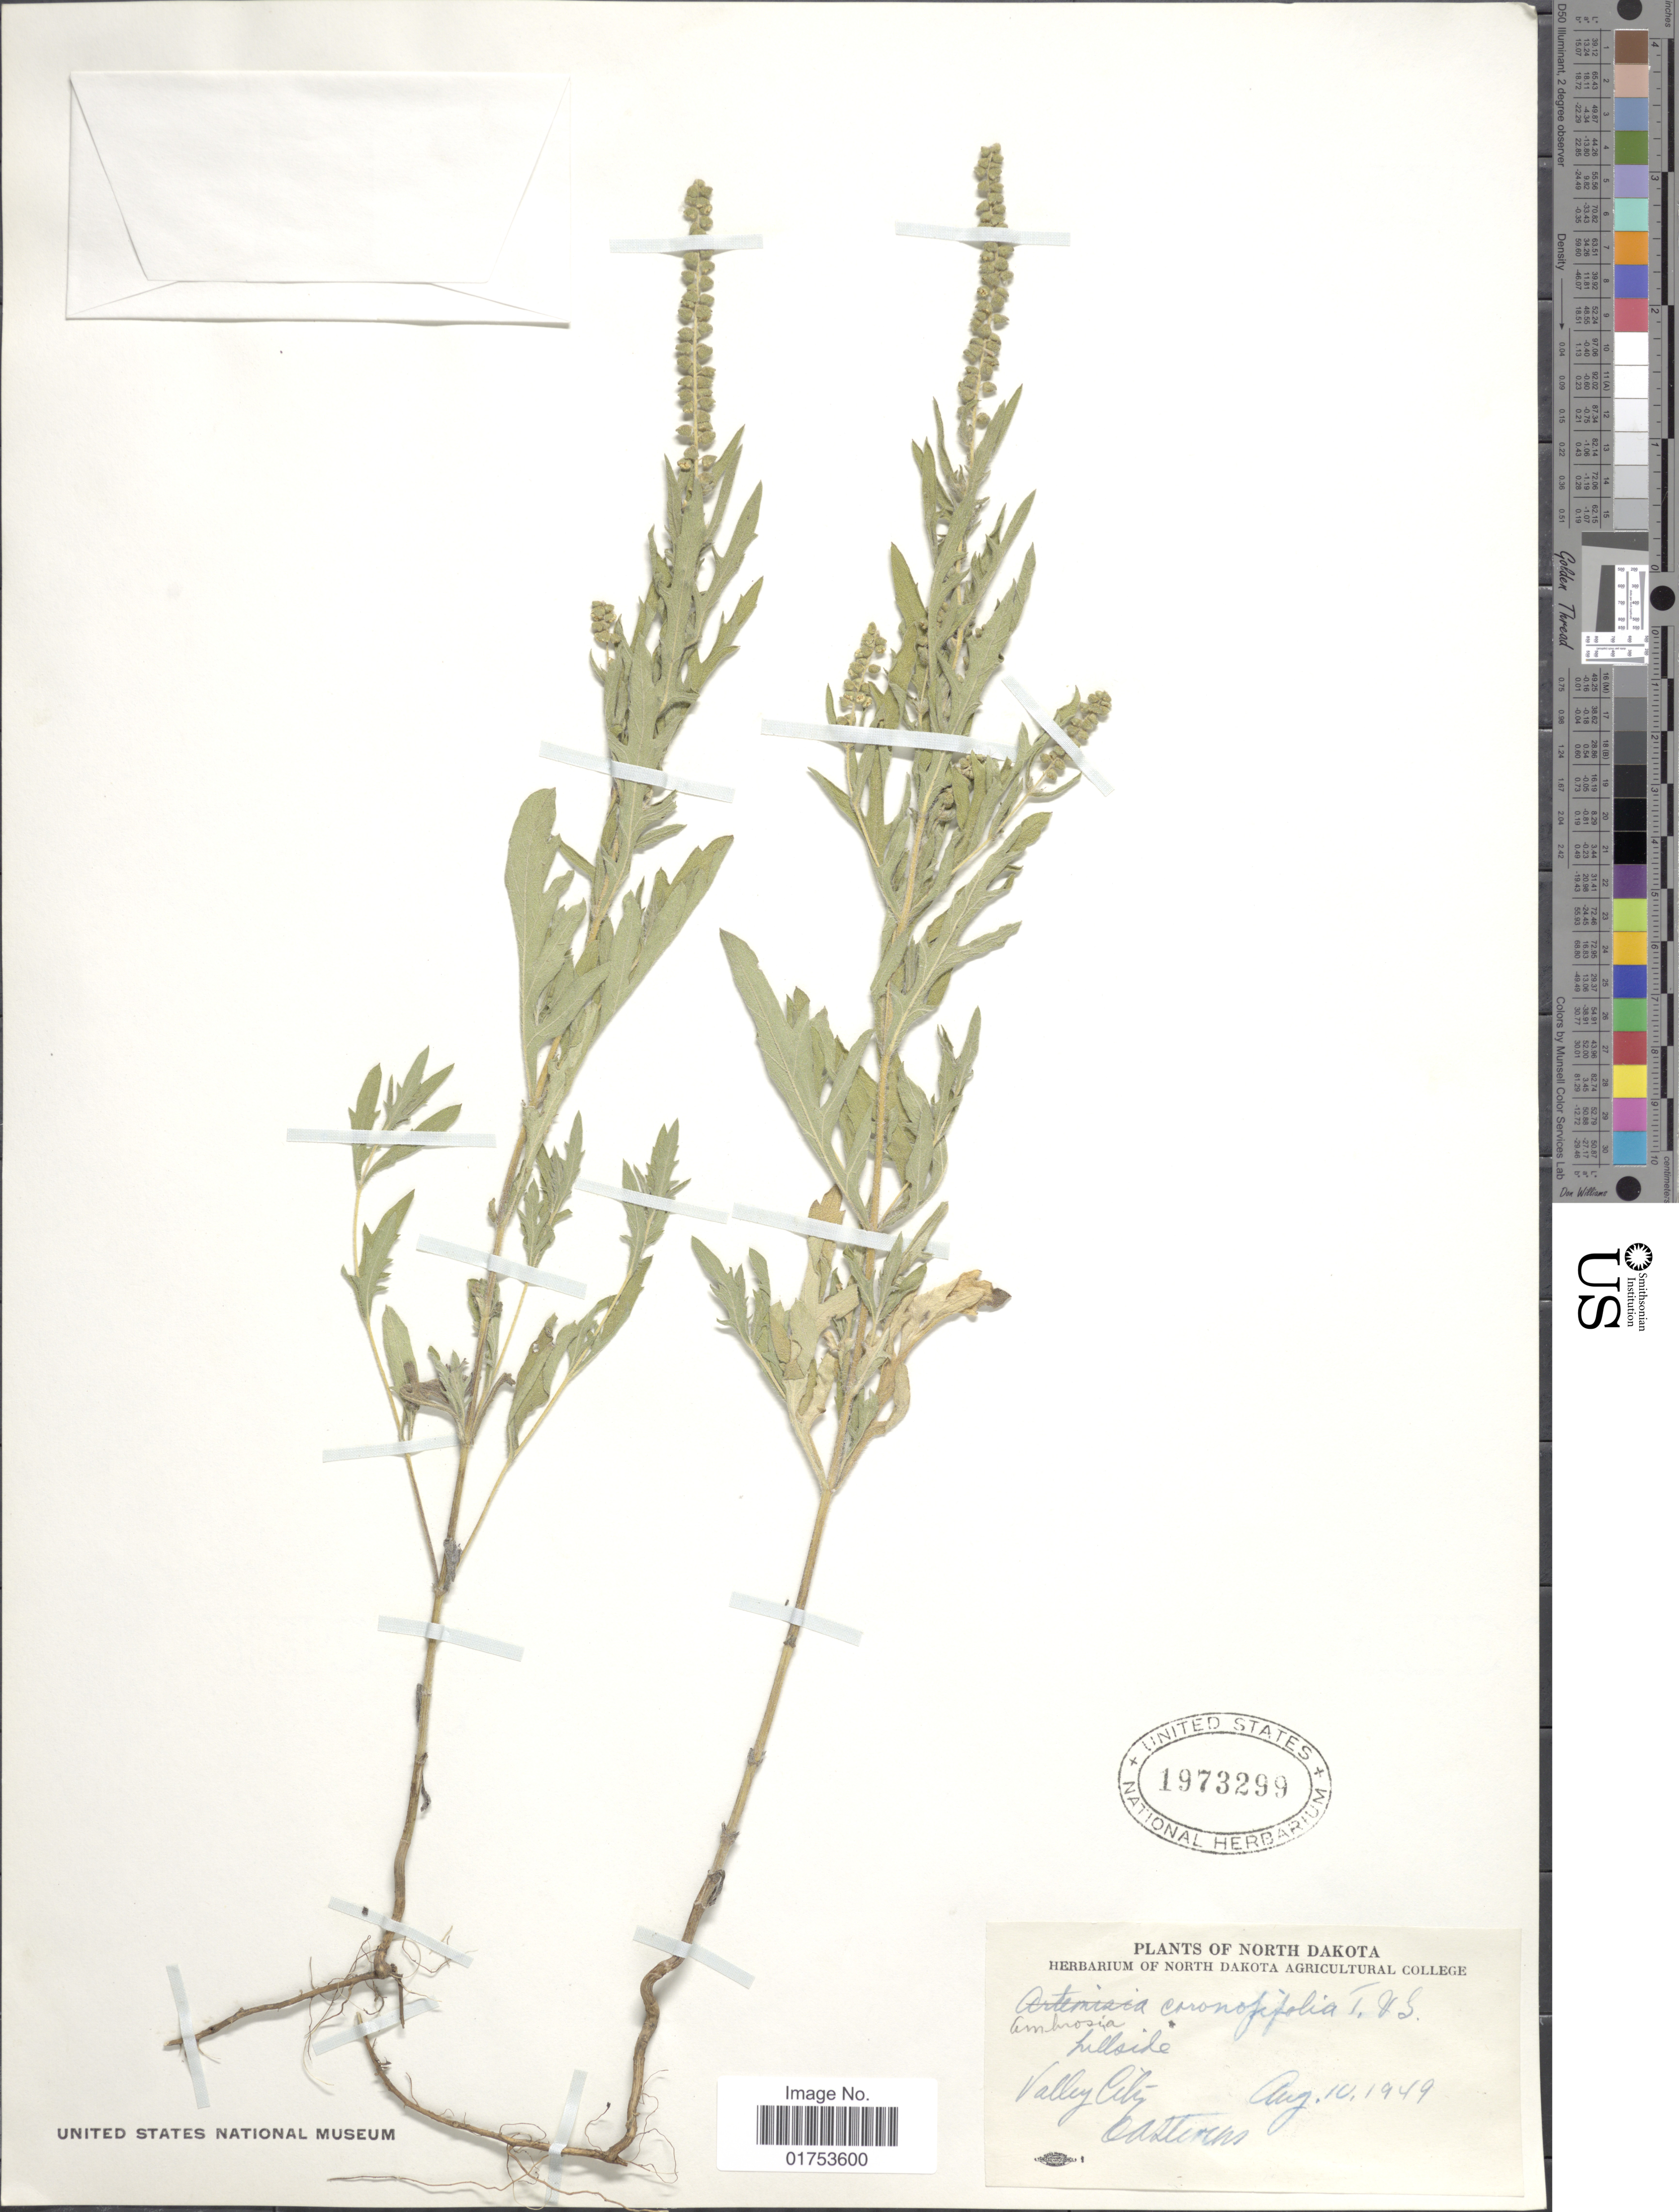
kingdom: Plantae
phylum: Tracheophyta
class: Magnoliopsida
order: Asterales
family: Asteraceae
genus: Ambrosia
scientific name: Ambrosia psilostachya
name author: DC.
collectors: -. Oastroius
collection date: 1949-08-10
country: United States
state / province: North Dakota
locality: Valley City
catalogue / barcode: US 1973299